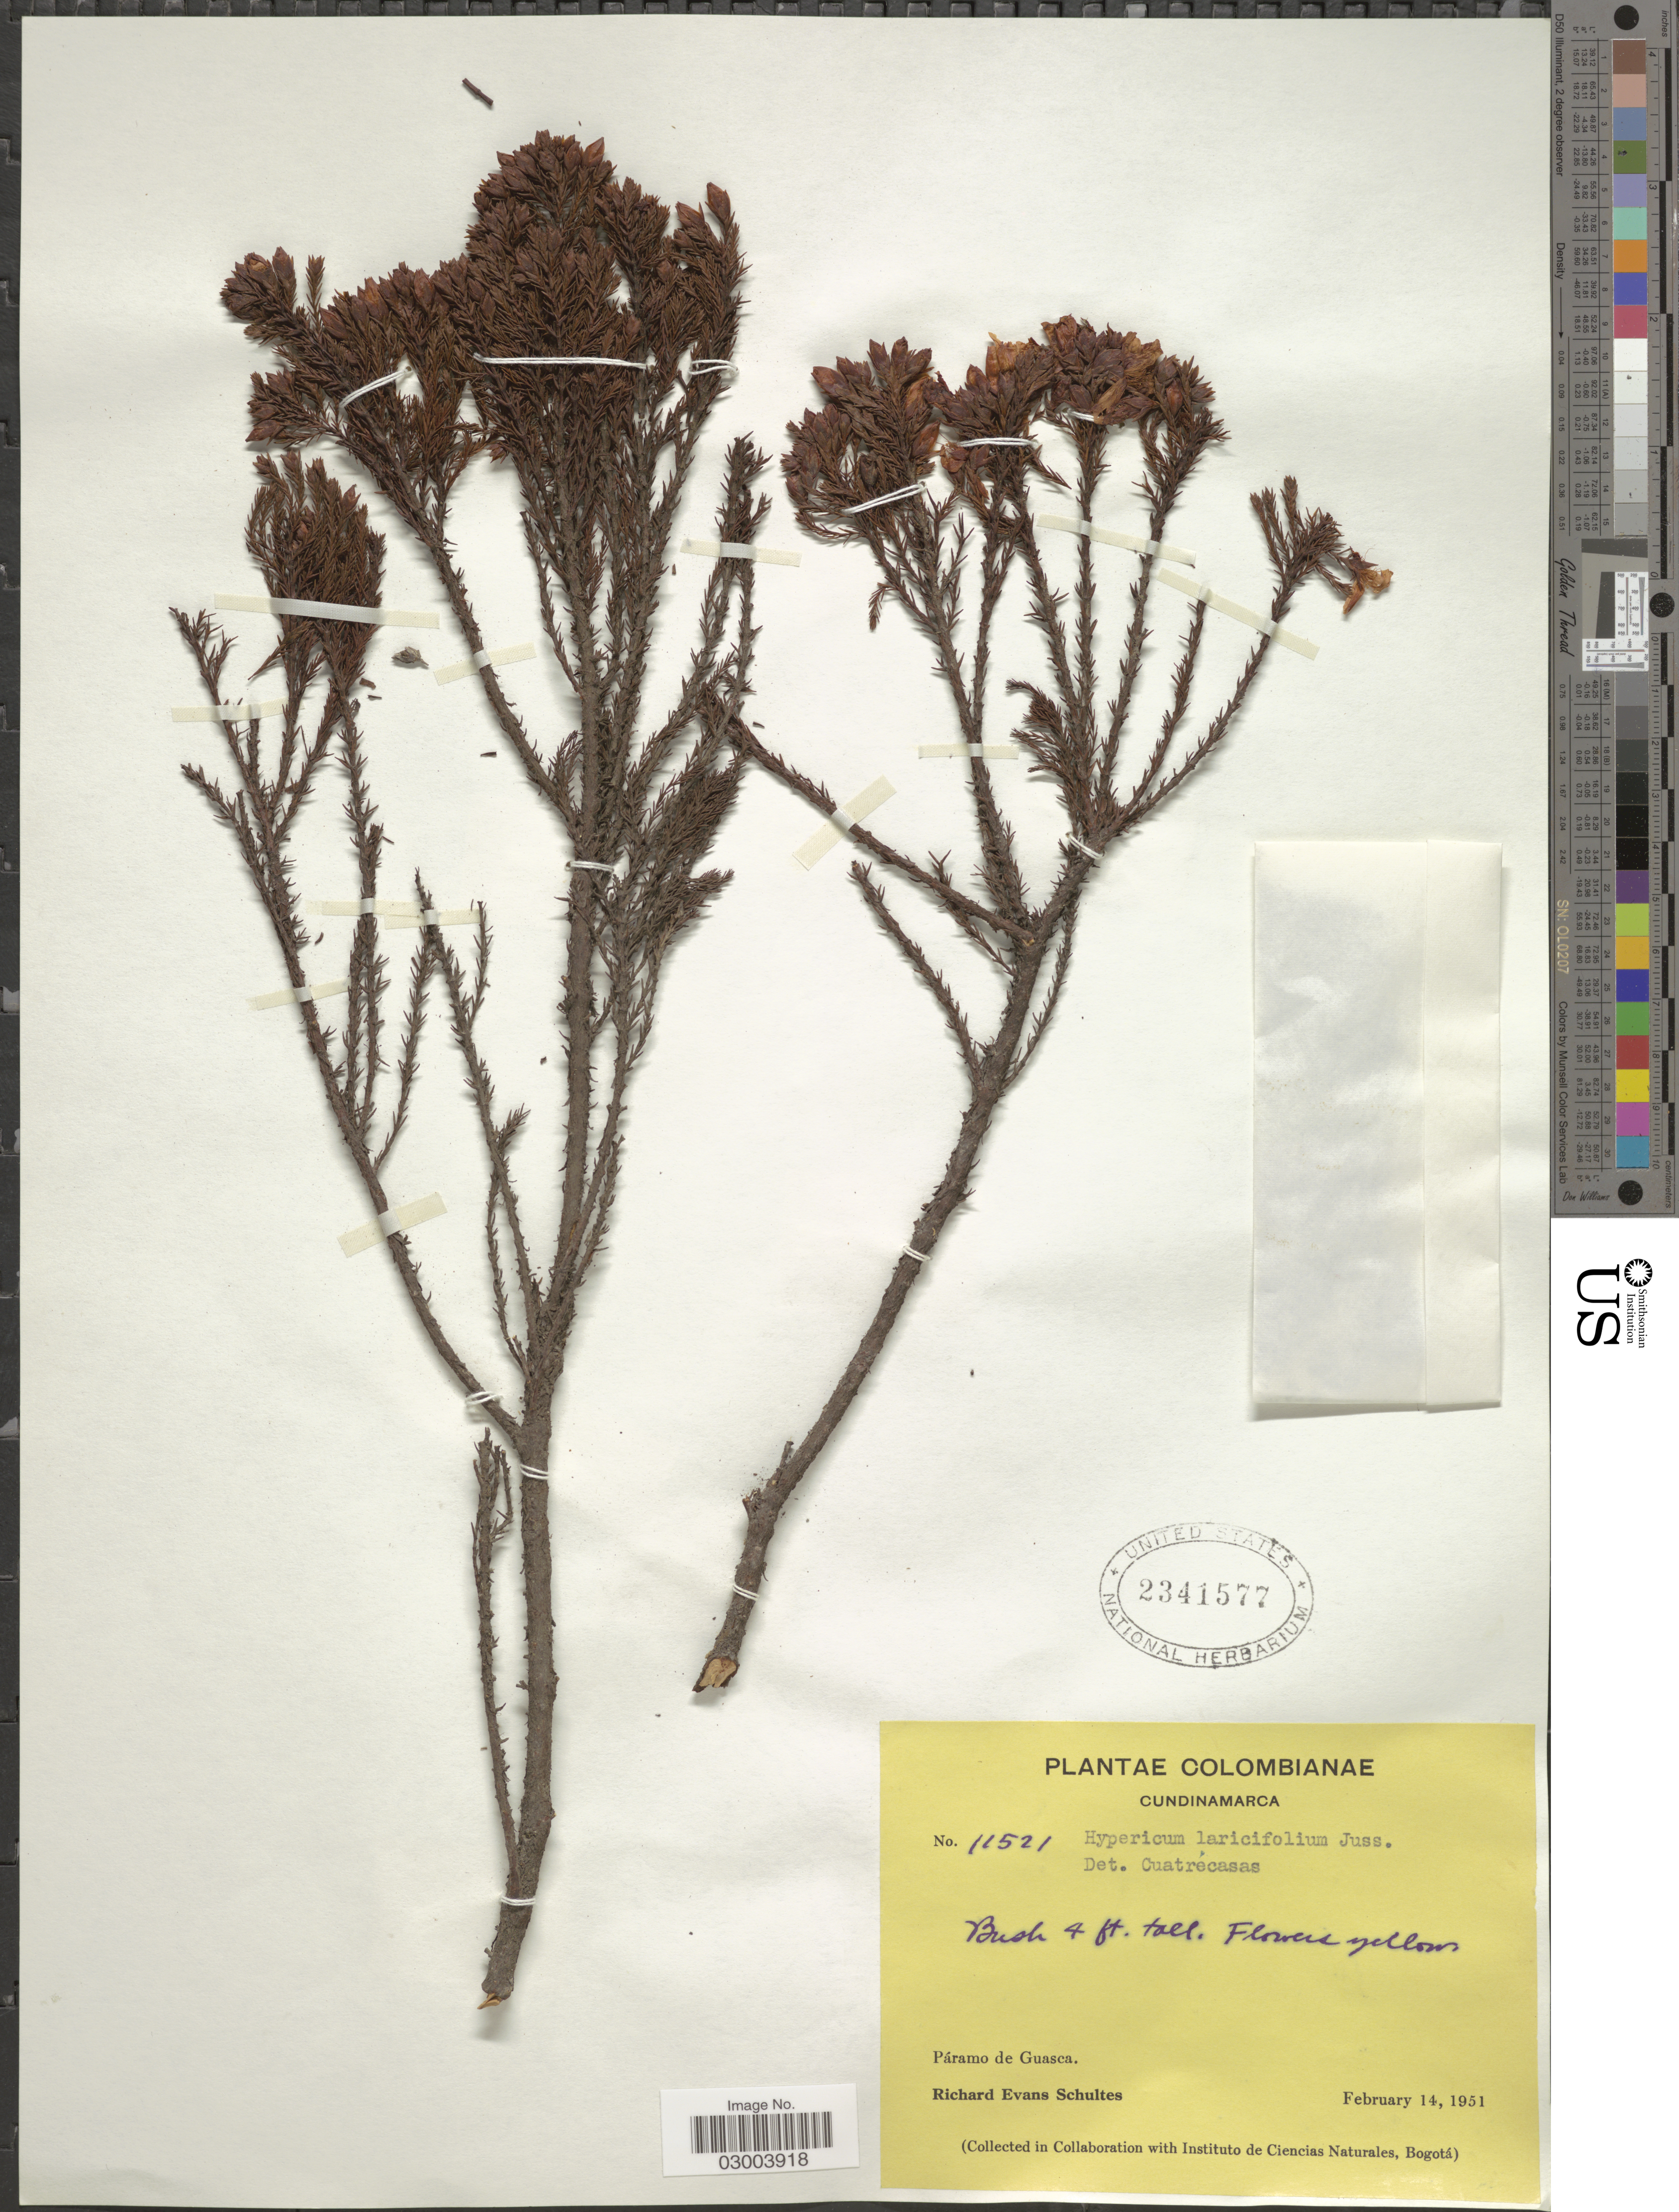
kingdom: Plantae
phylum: Tracheophyta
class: Magnoliopsida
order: Malpighiales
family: Hypericaceae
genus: Hypericum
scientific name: Hypericum laricifolium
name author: Juss.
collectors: R. E. Schultes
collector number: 11521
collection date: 1951-02-14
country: Colombia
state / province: Cundinamarca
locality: Páramo de Guasca.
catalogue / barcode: US 2341577